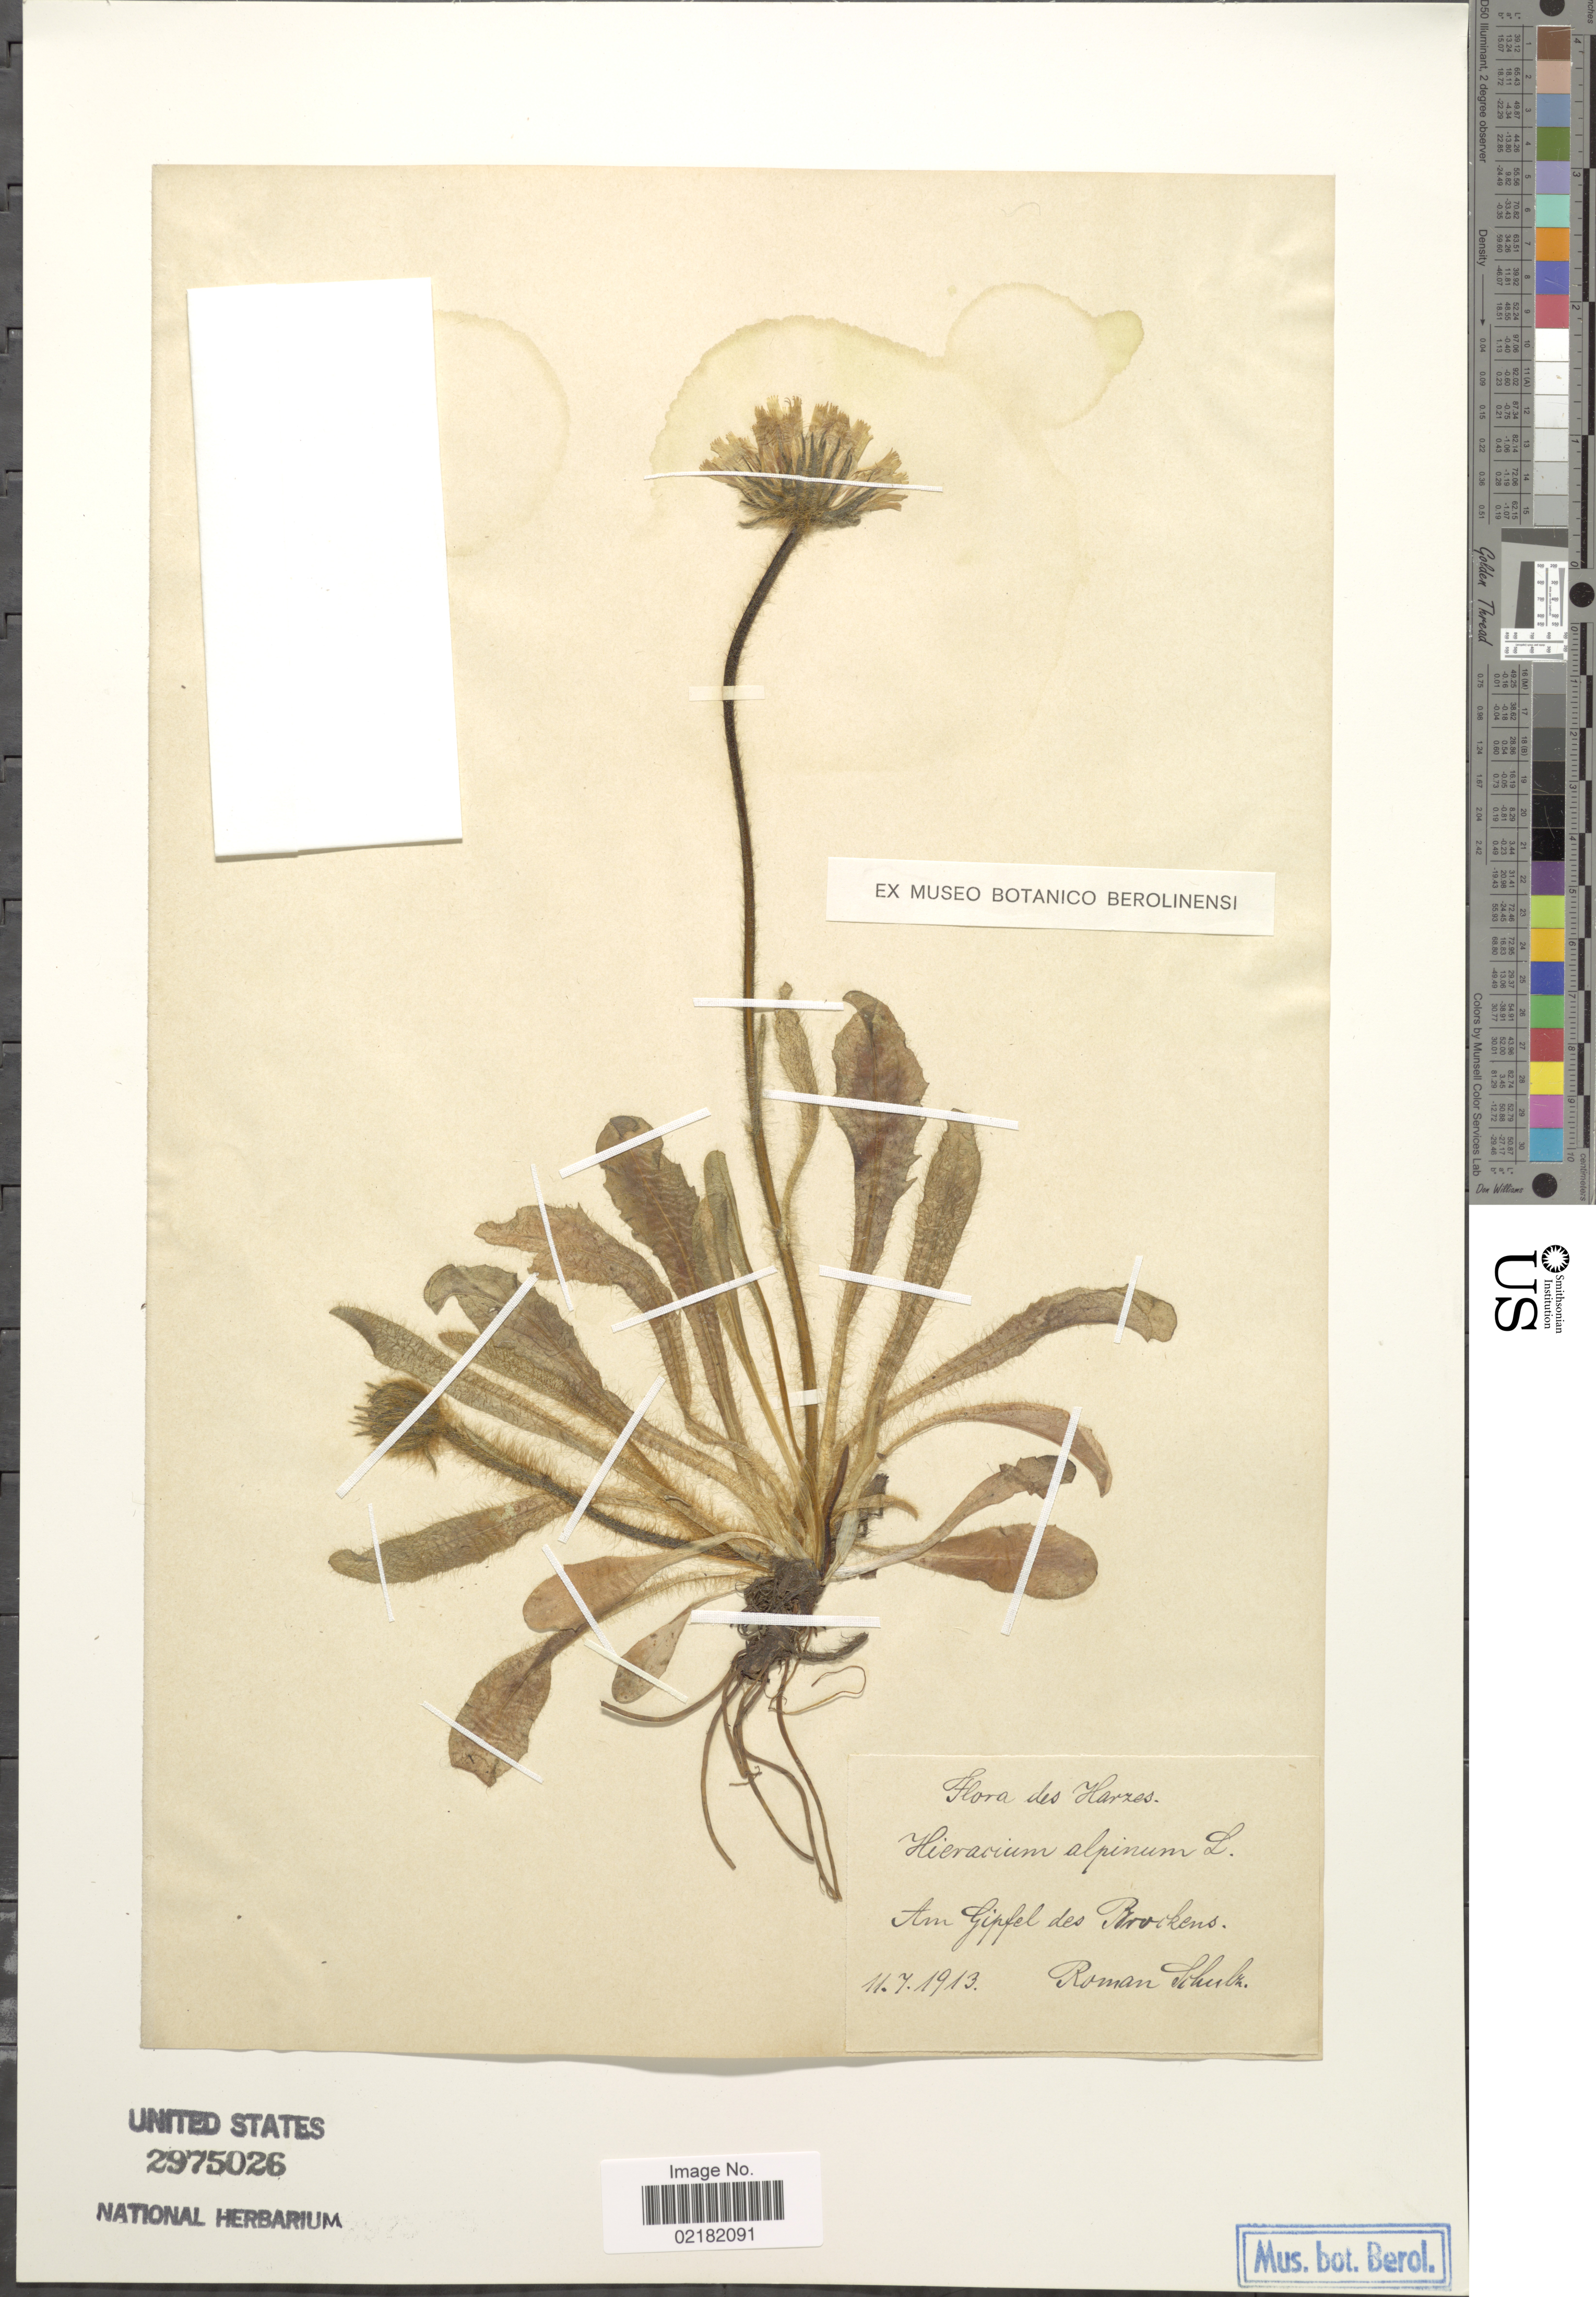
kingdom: Plantae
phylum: Tracheophyta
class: Magnoliopsida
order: Asterales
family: Asteraceae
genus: Hieracium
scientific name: Hieracium alpinum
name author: L.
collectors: R. Schulz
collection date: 1913-07-11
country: Germany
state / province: Sachsen-Anhalt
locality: Harzes, Am Gipfel des Rockens. [interpreted]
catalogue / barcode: US 2975026